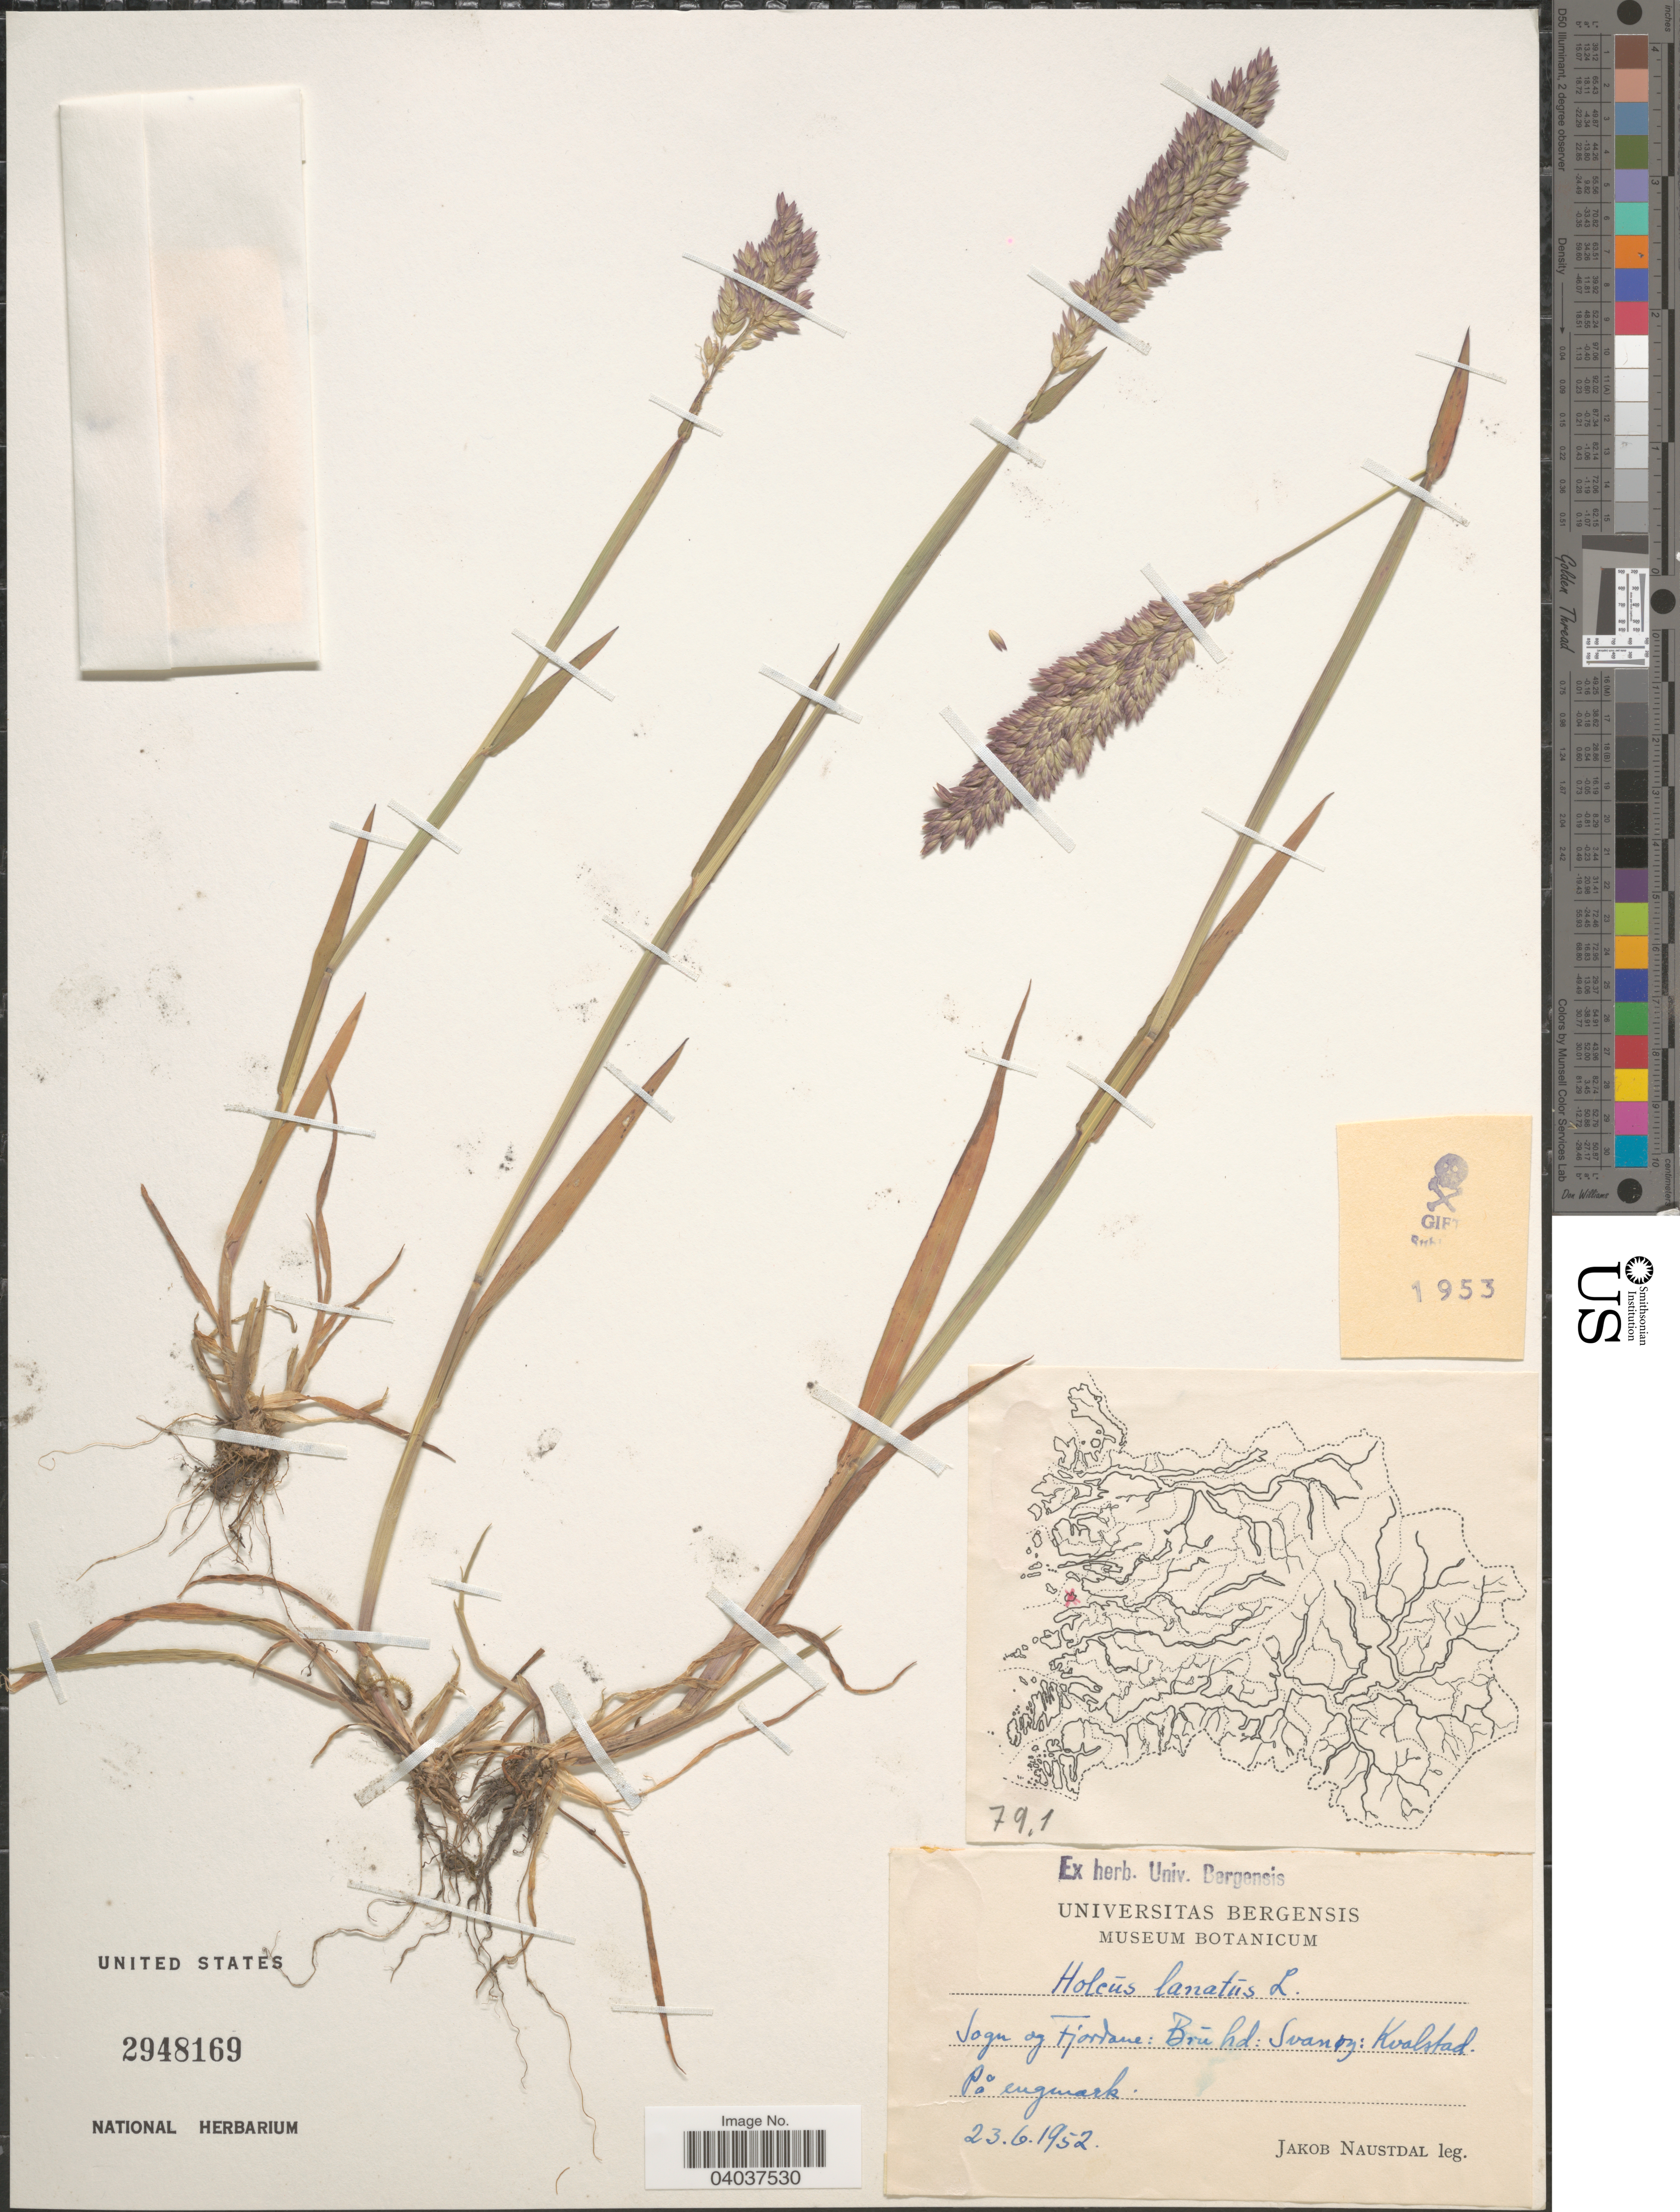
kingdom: Plantae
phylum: Tracheophyta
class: Liliopsida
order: Poales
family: Poaceae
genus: Holcus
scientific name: Holcus lanatus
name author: L.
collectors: J. Naustdal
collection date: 1952-06-23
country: Norway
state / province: Sogn og Fjordane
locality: Bruúhd: Svanoy; Kvalstad.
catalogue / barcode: US 2948169